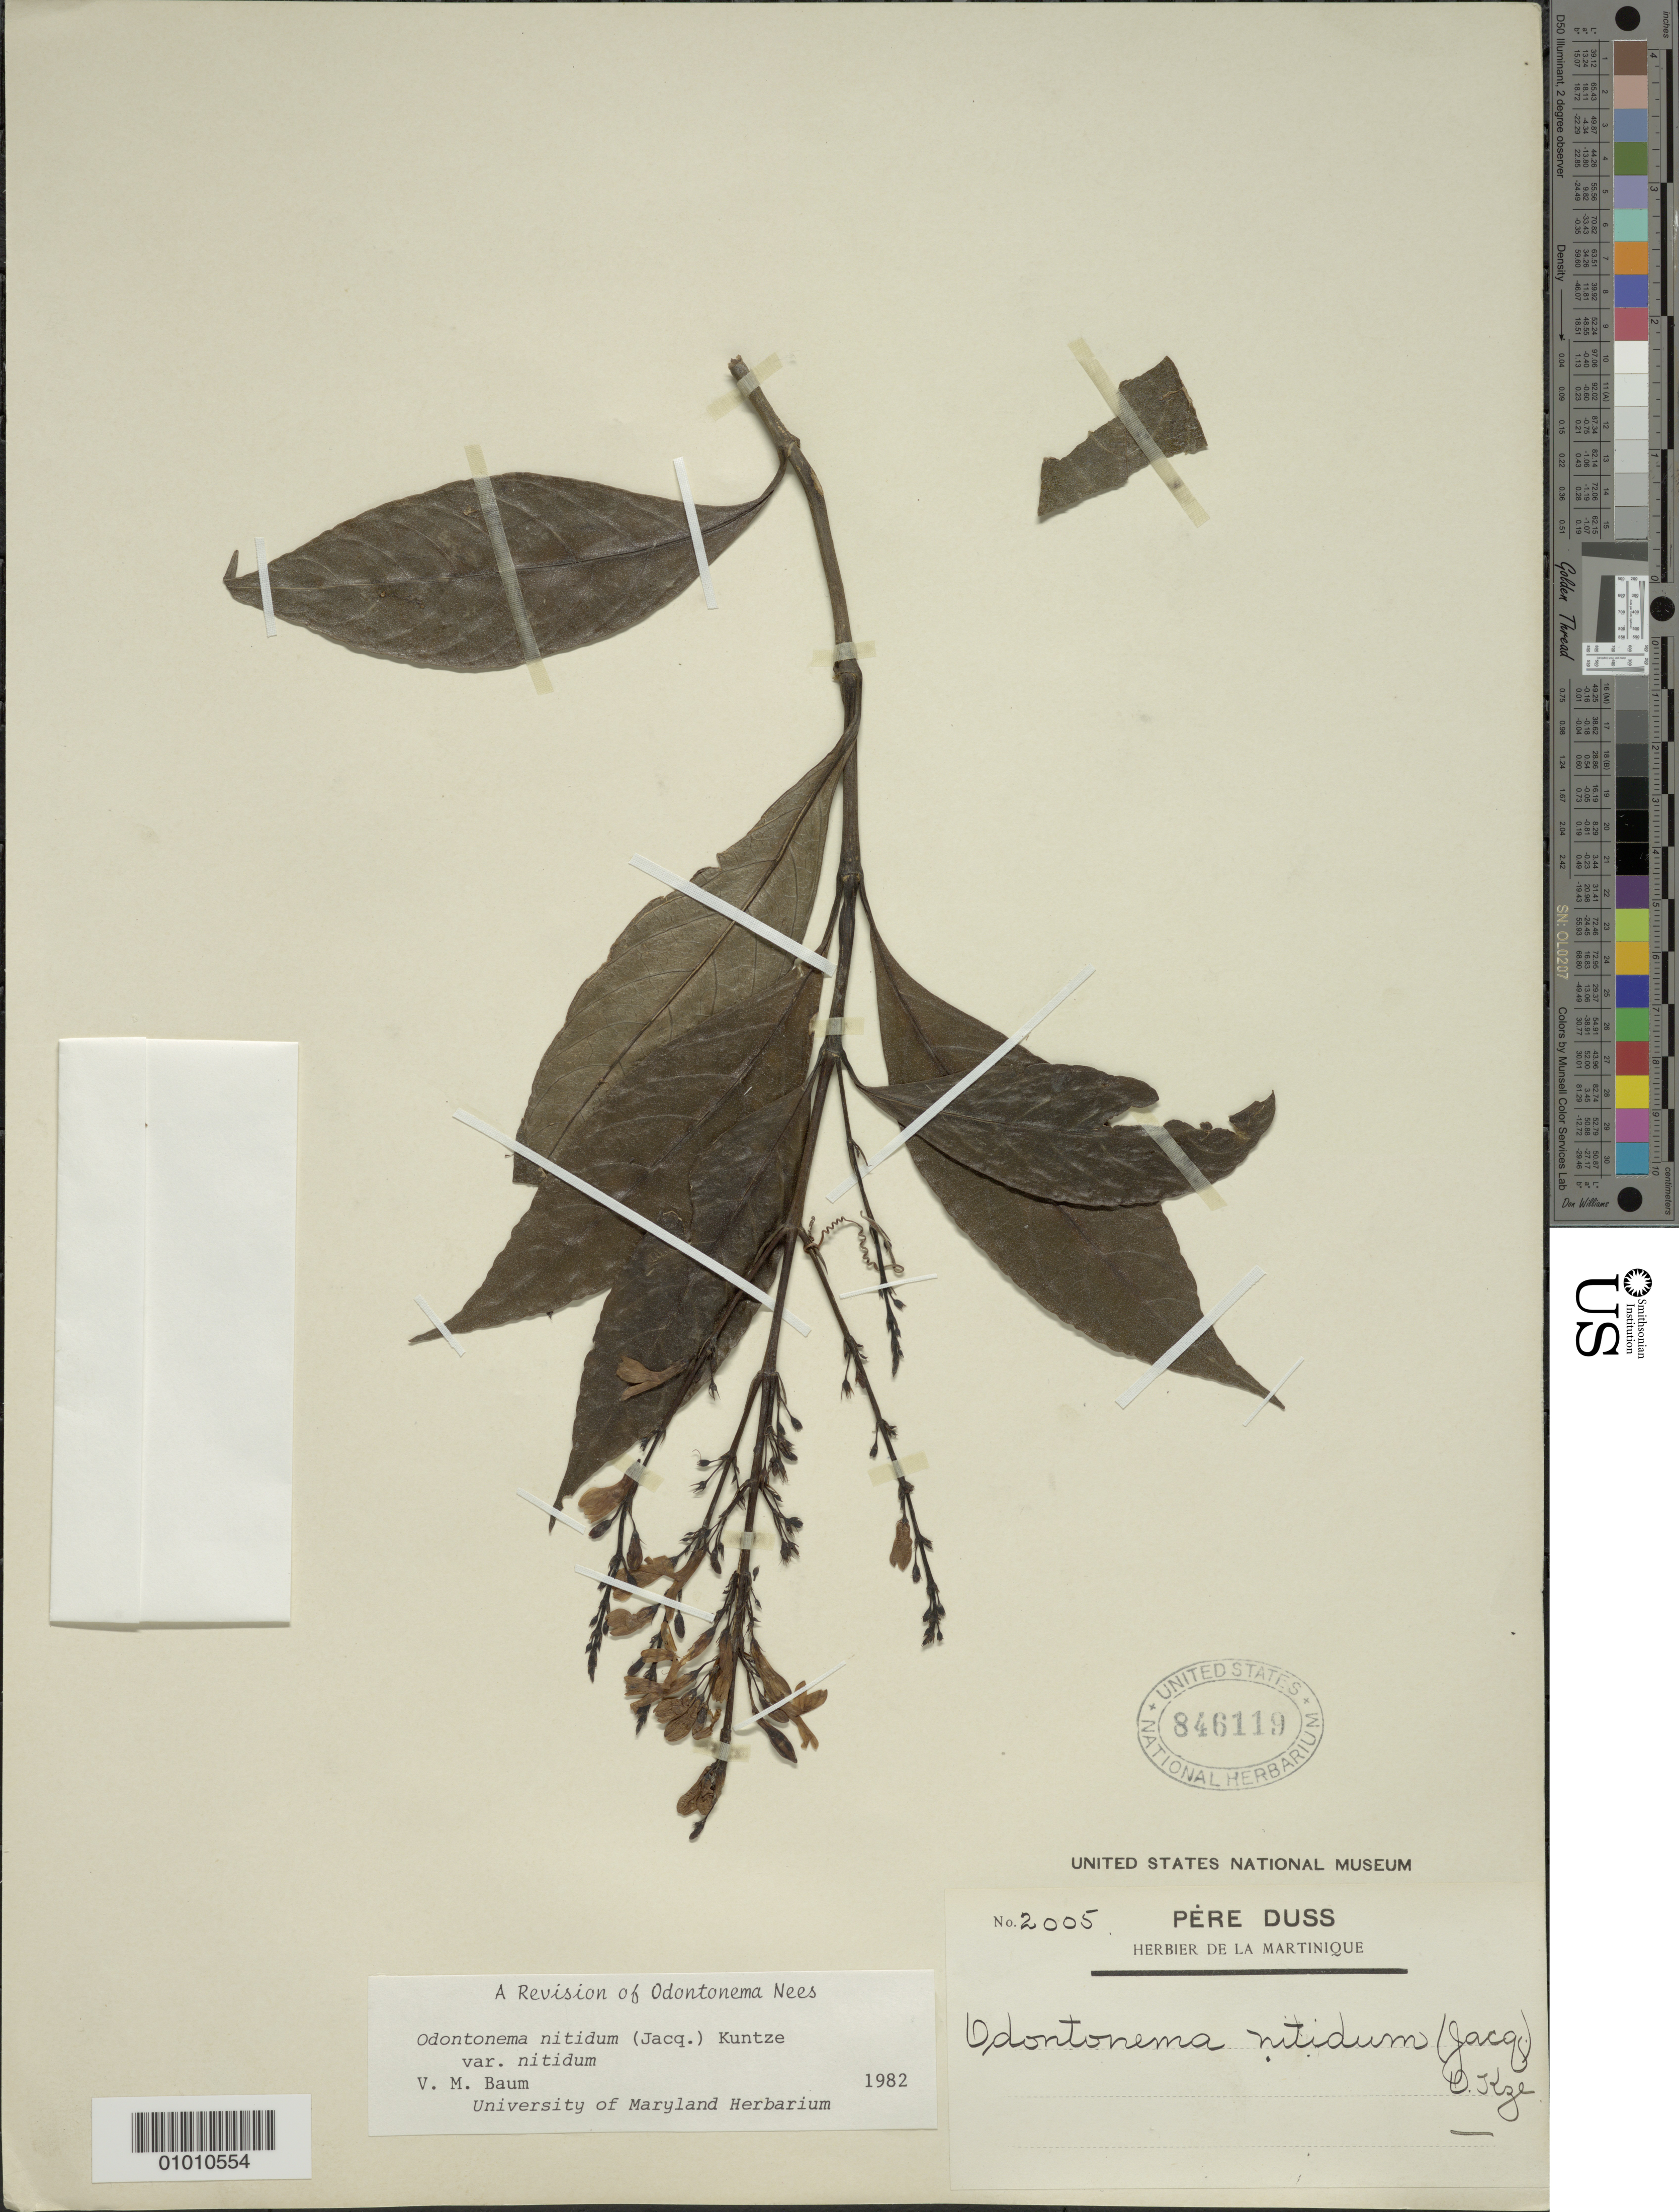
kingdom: Plantae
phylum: Tracheophyta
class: Magnoliopsida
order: Lamiales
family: Acanthaceae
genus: Odontonema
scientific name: Odontonema nitidum var. nitidum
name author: (Jacq.) Kuntze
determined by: Baum, V. M.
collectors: Père Duss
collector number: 2005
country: Martinique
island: Martinique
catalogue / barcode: US 846119